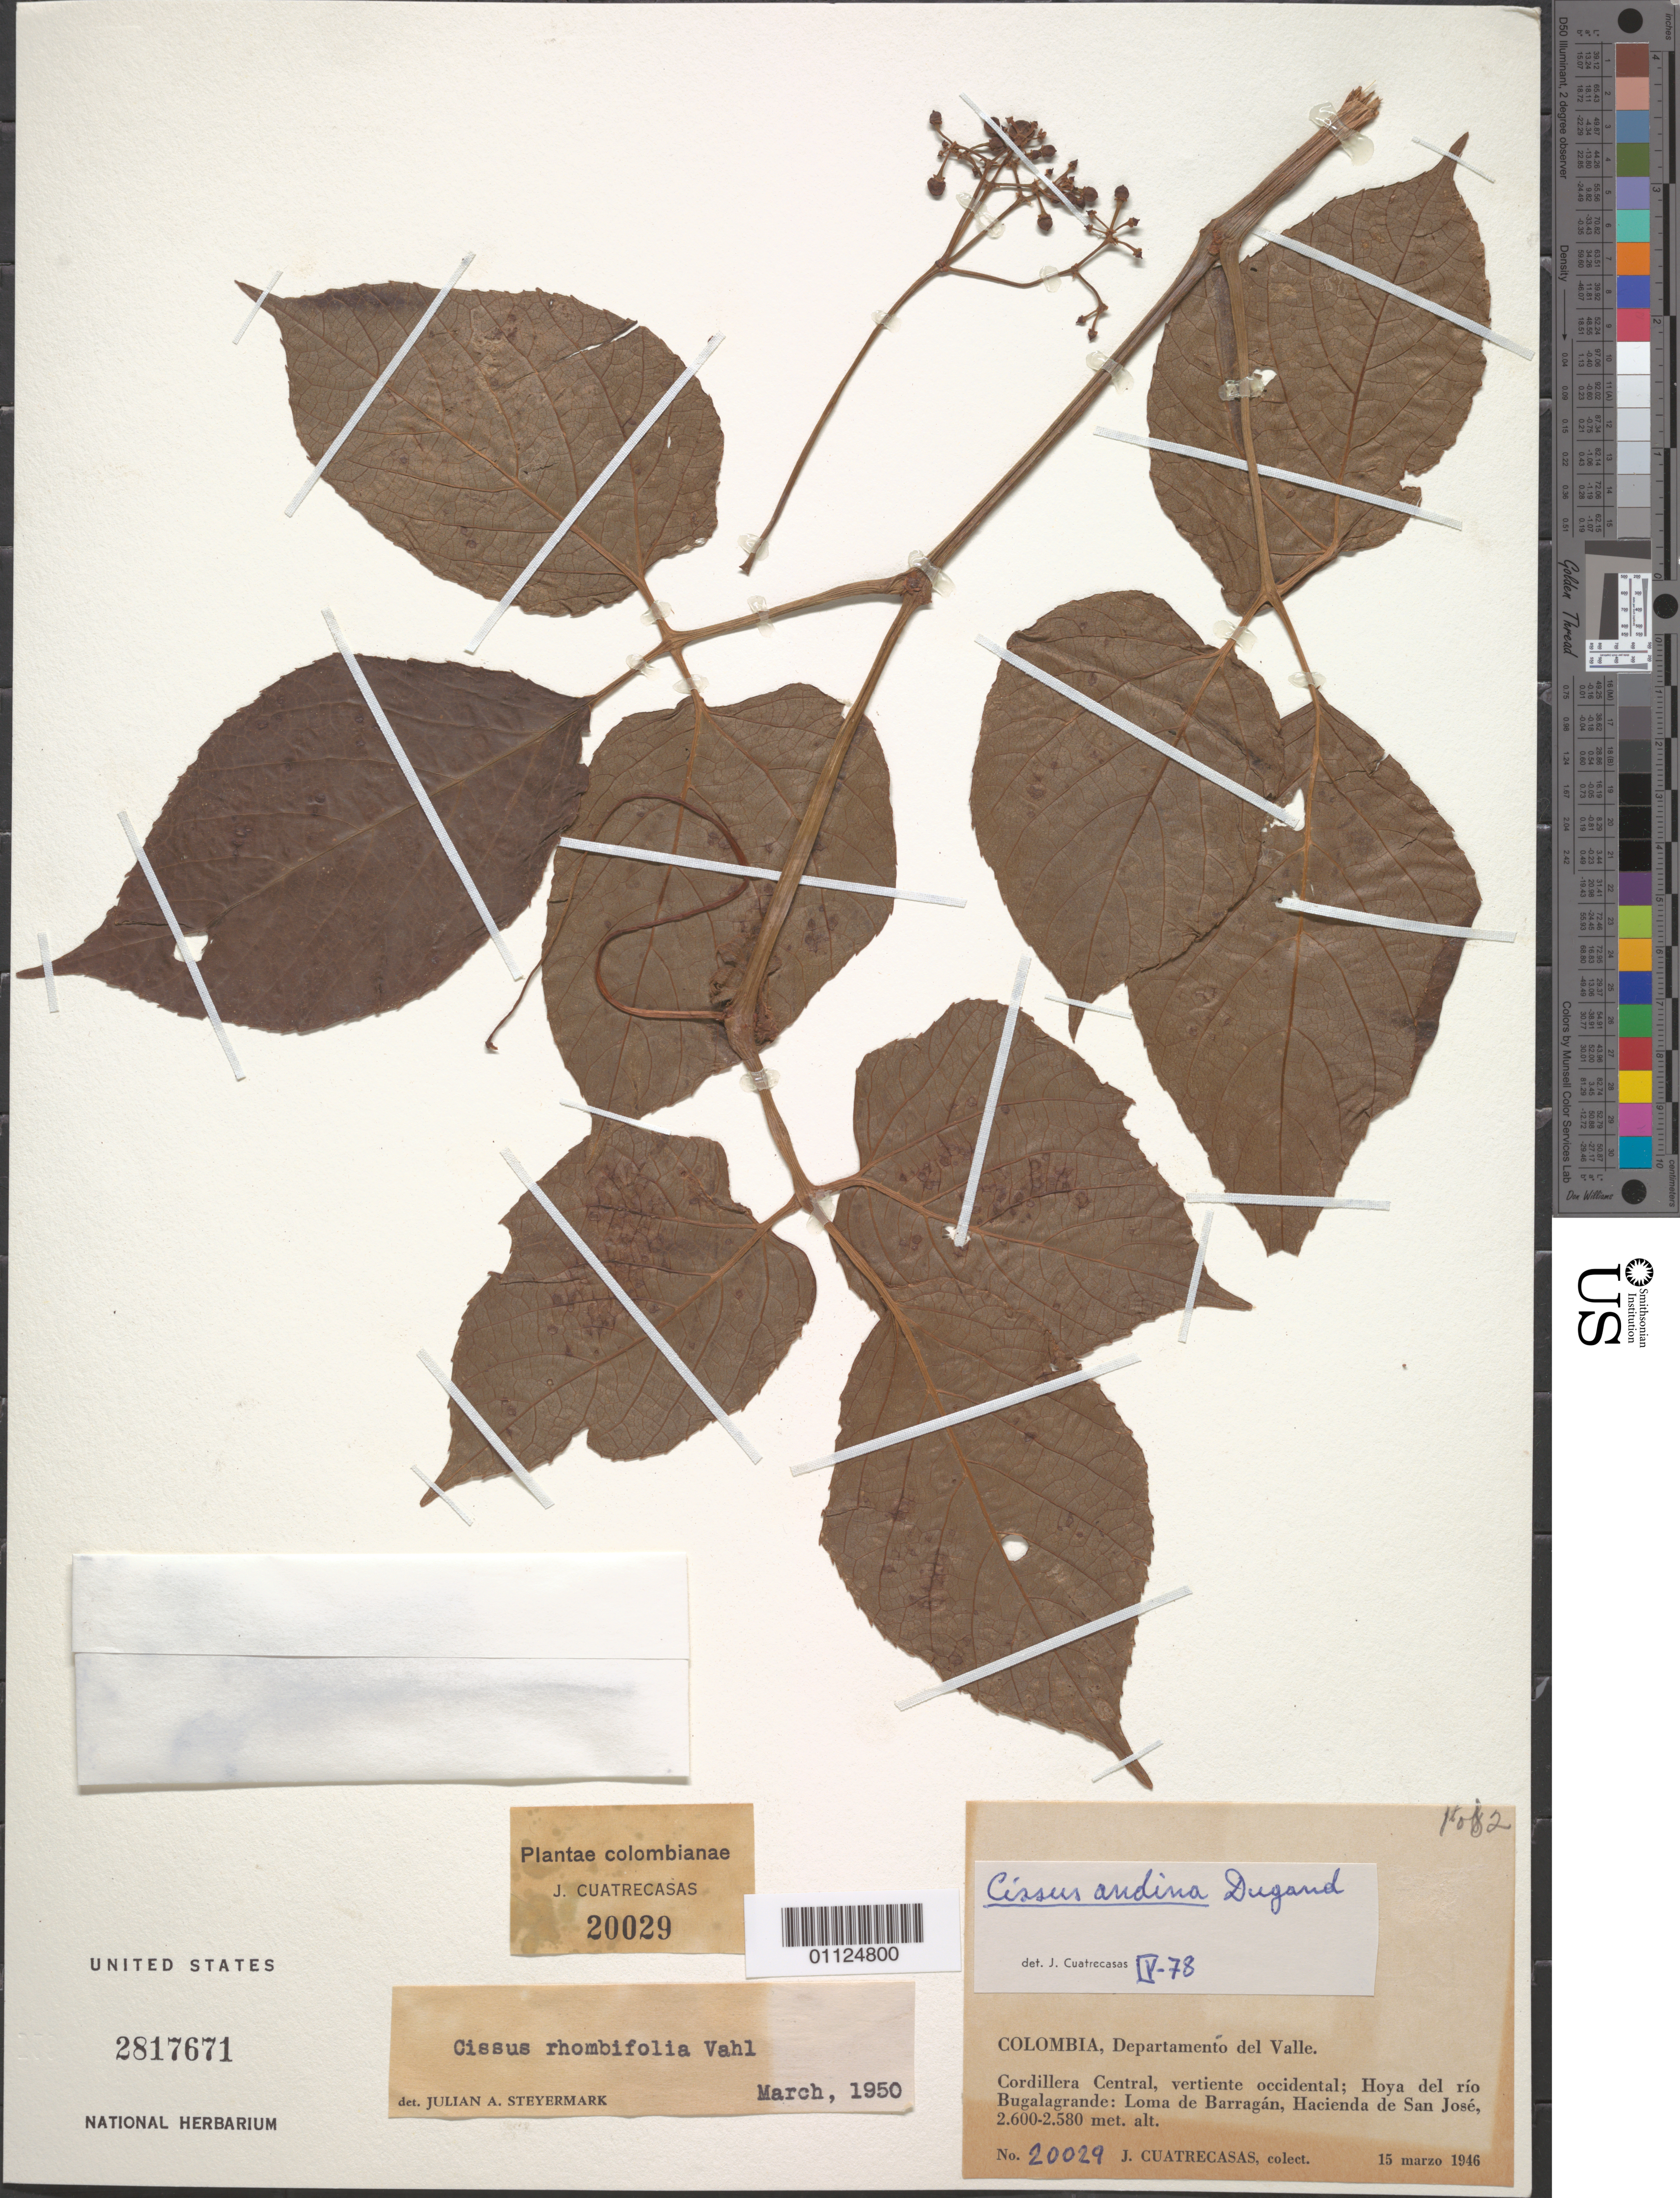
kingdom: Plantae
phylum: Tracheophyta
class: Magnoliopsida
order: Vitales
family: Vitaceae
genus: Cissus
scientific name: Cissus andina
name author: Dugand G.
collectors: J. Cuatrecasas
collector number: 20029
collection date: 1946-03-15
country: Colombia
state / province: Valle del Cauca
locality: Dept. del Valle. Hoya del rio Bugalagrande: Loma Barragan, Hacienda de San Jose.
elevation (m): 2580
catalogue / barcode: US 2817671